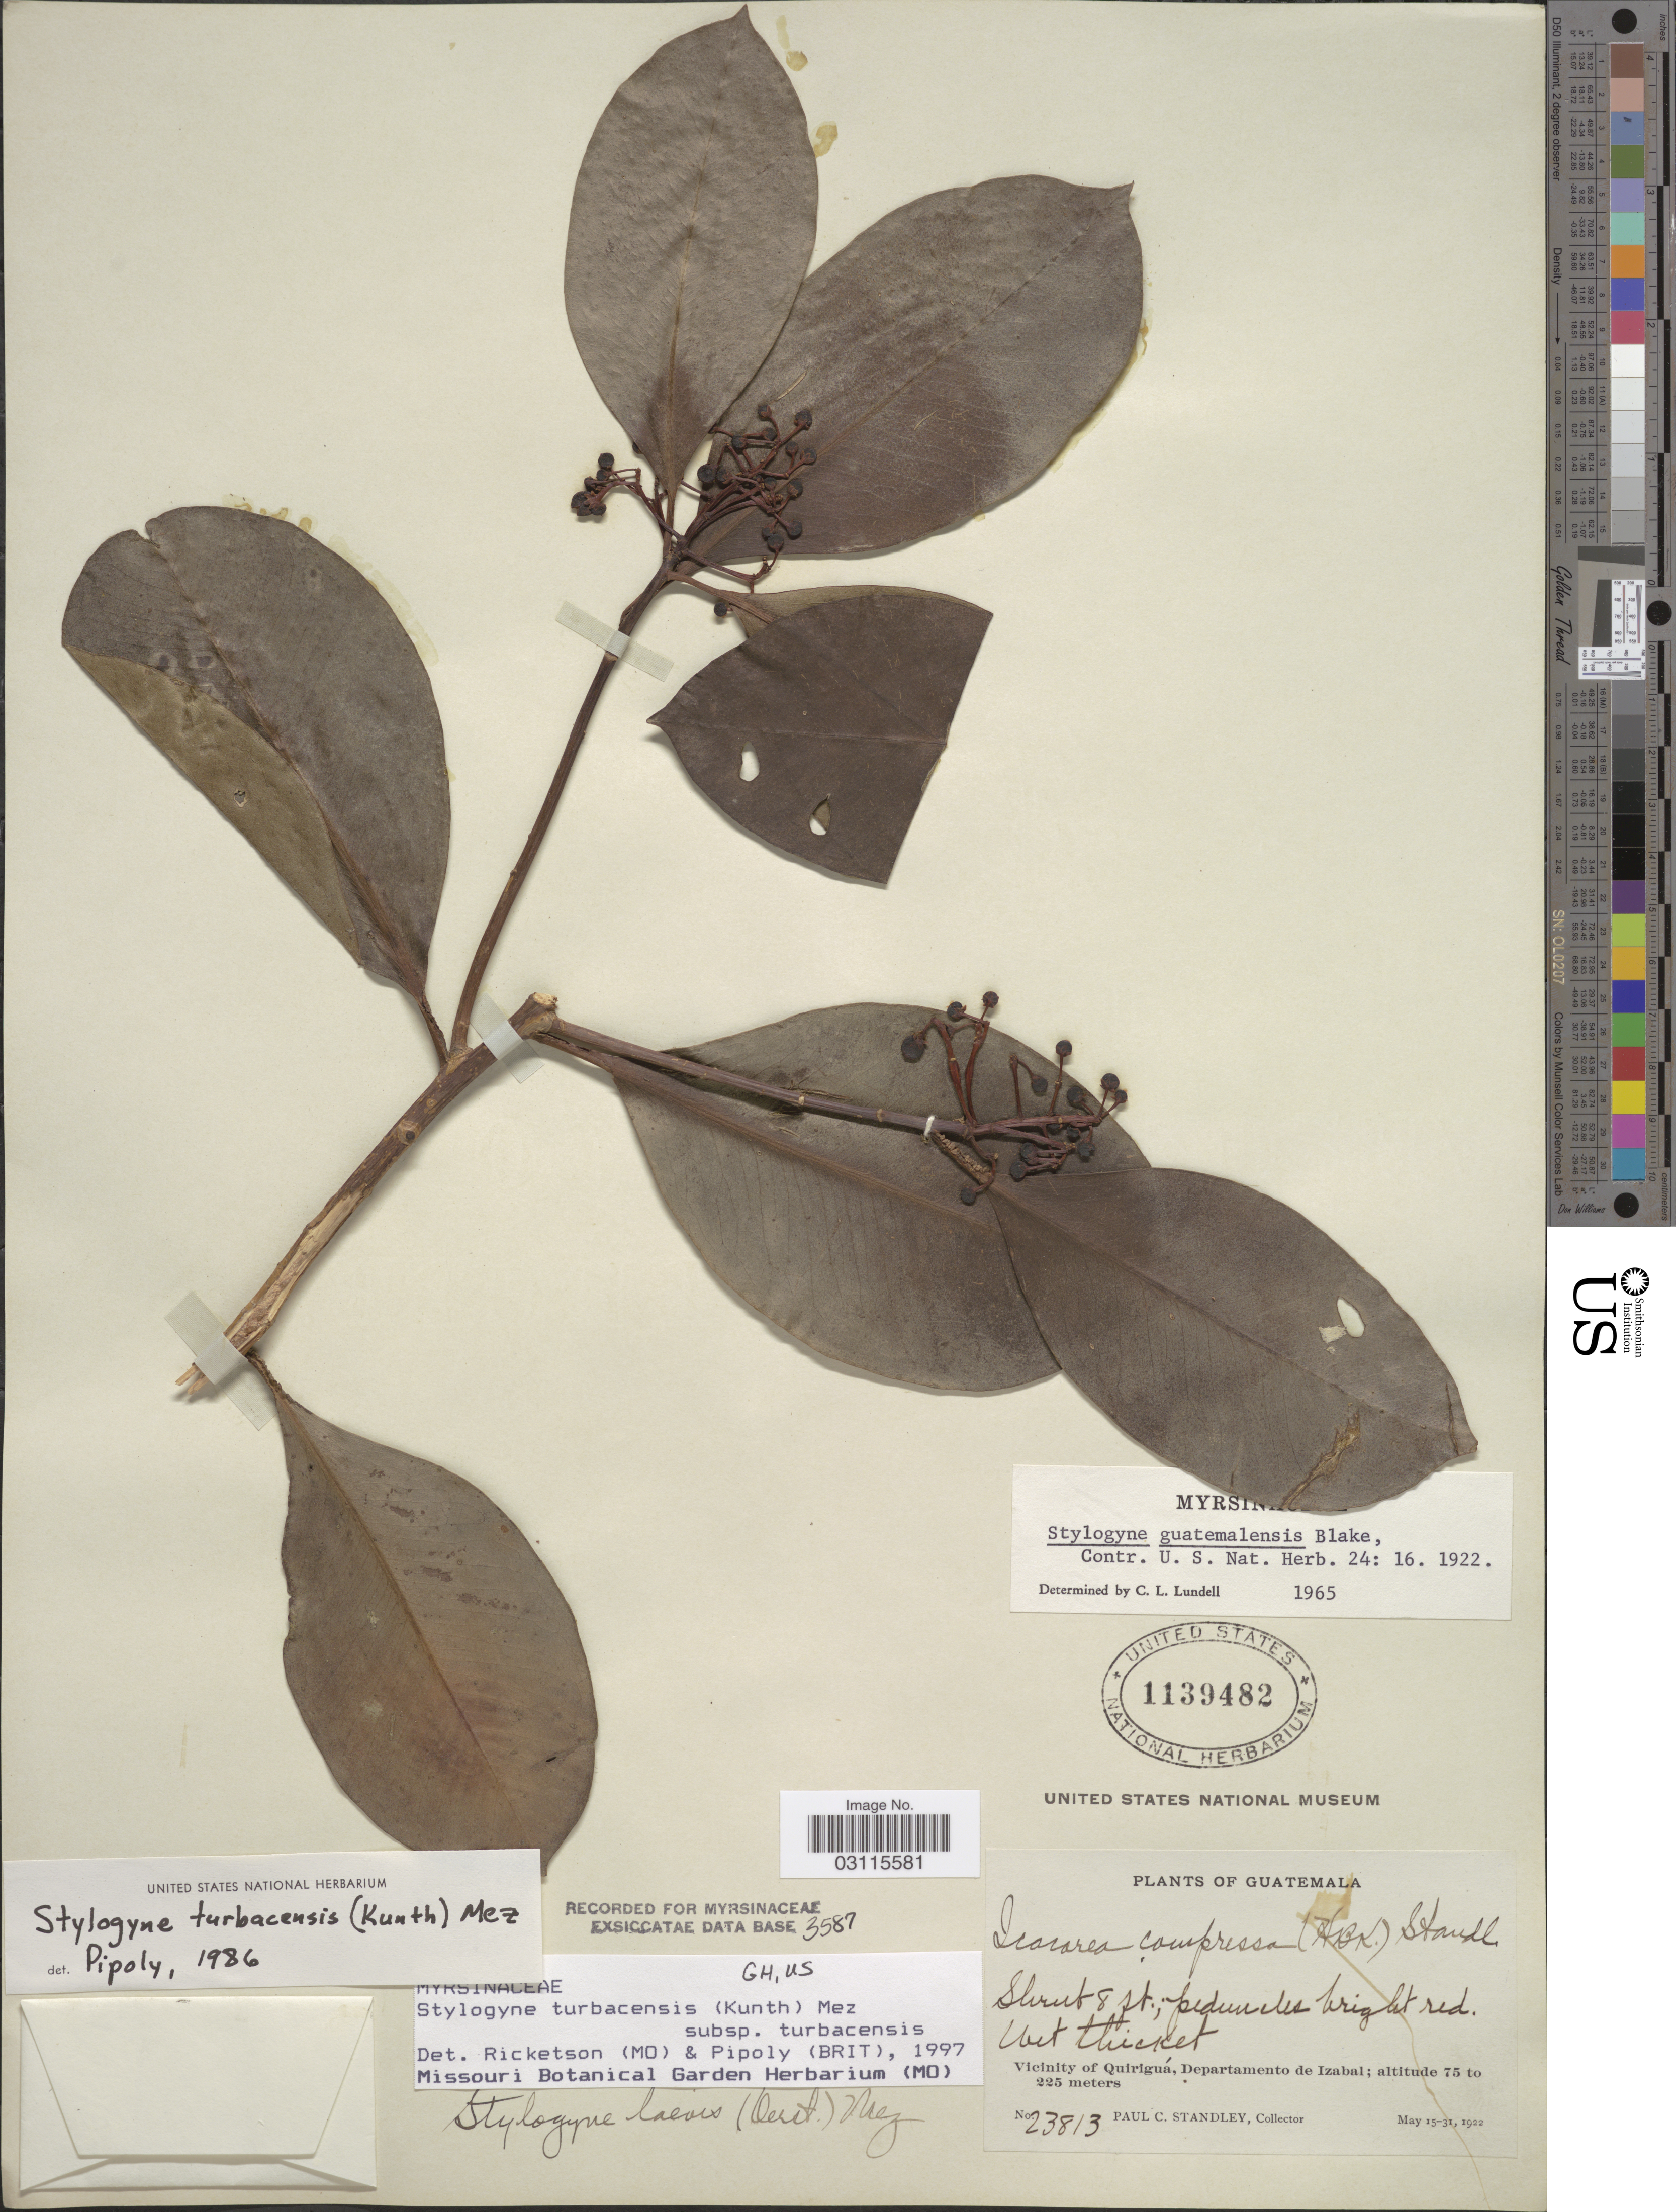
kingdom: Plantae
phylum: Tracheophyta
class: Magnoliopsida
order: Ericales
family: Primulaceae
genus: Stylogyne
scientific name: Stylogyne turbacensis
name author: (Kunth) Mez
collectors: P. C. Standley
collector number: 23813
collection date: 1922-05-15/1922-05-31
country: Guatemala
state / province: Izabal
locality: Vicinity of Quiriguá, Departamento de Izabal.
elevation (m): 75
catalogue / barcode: US 1139482